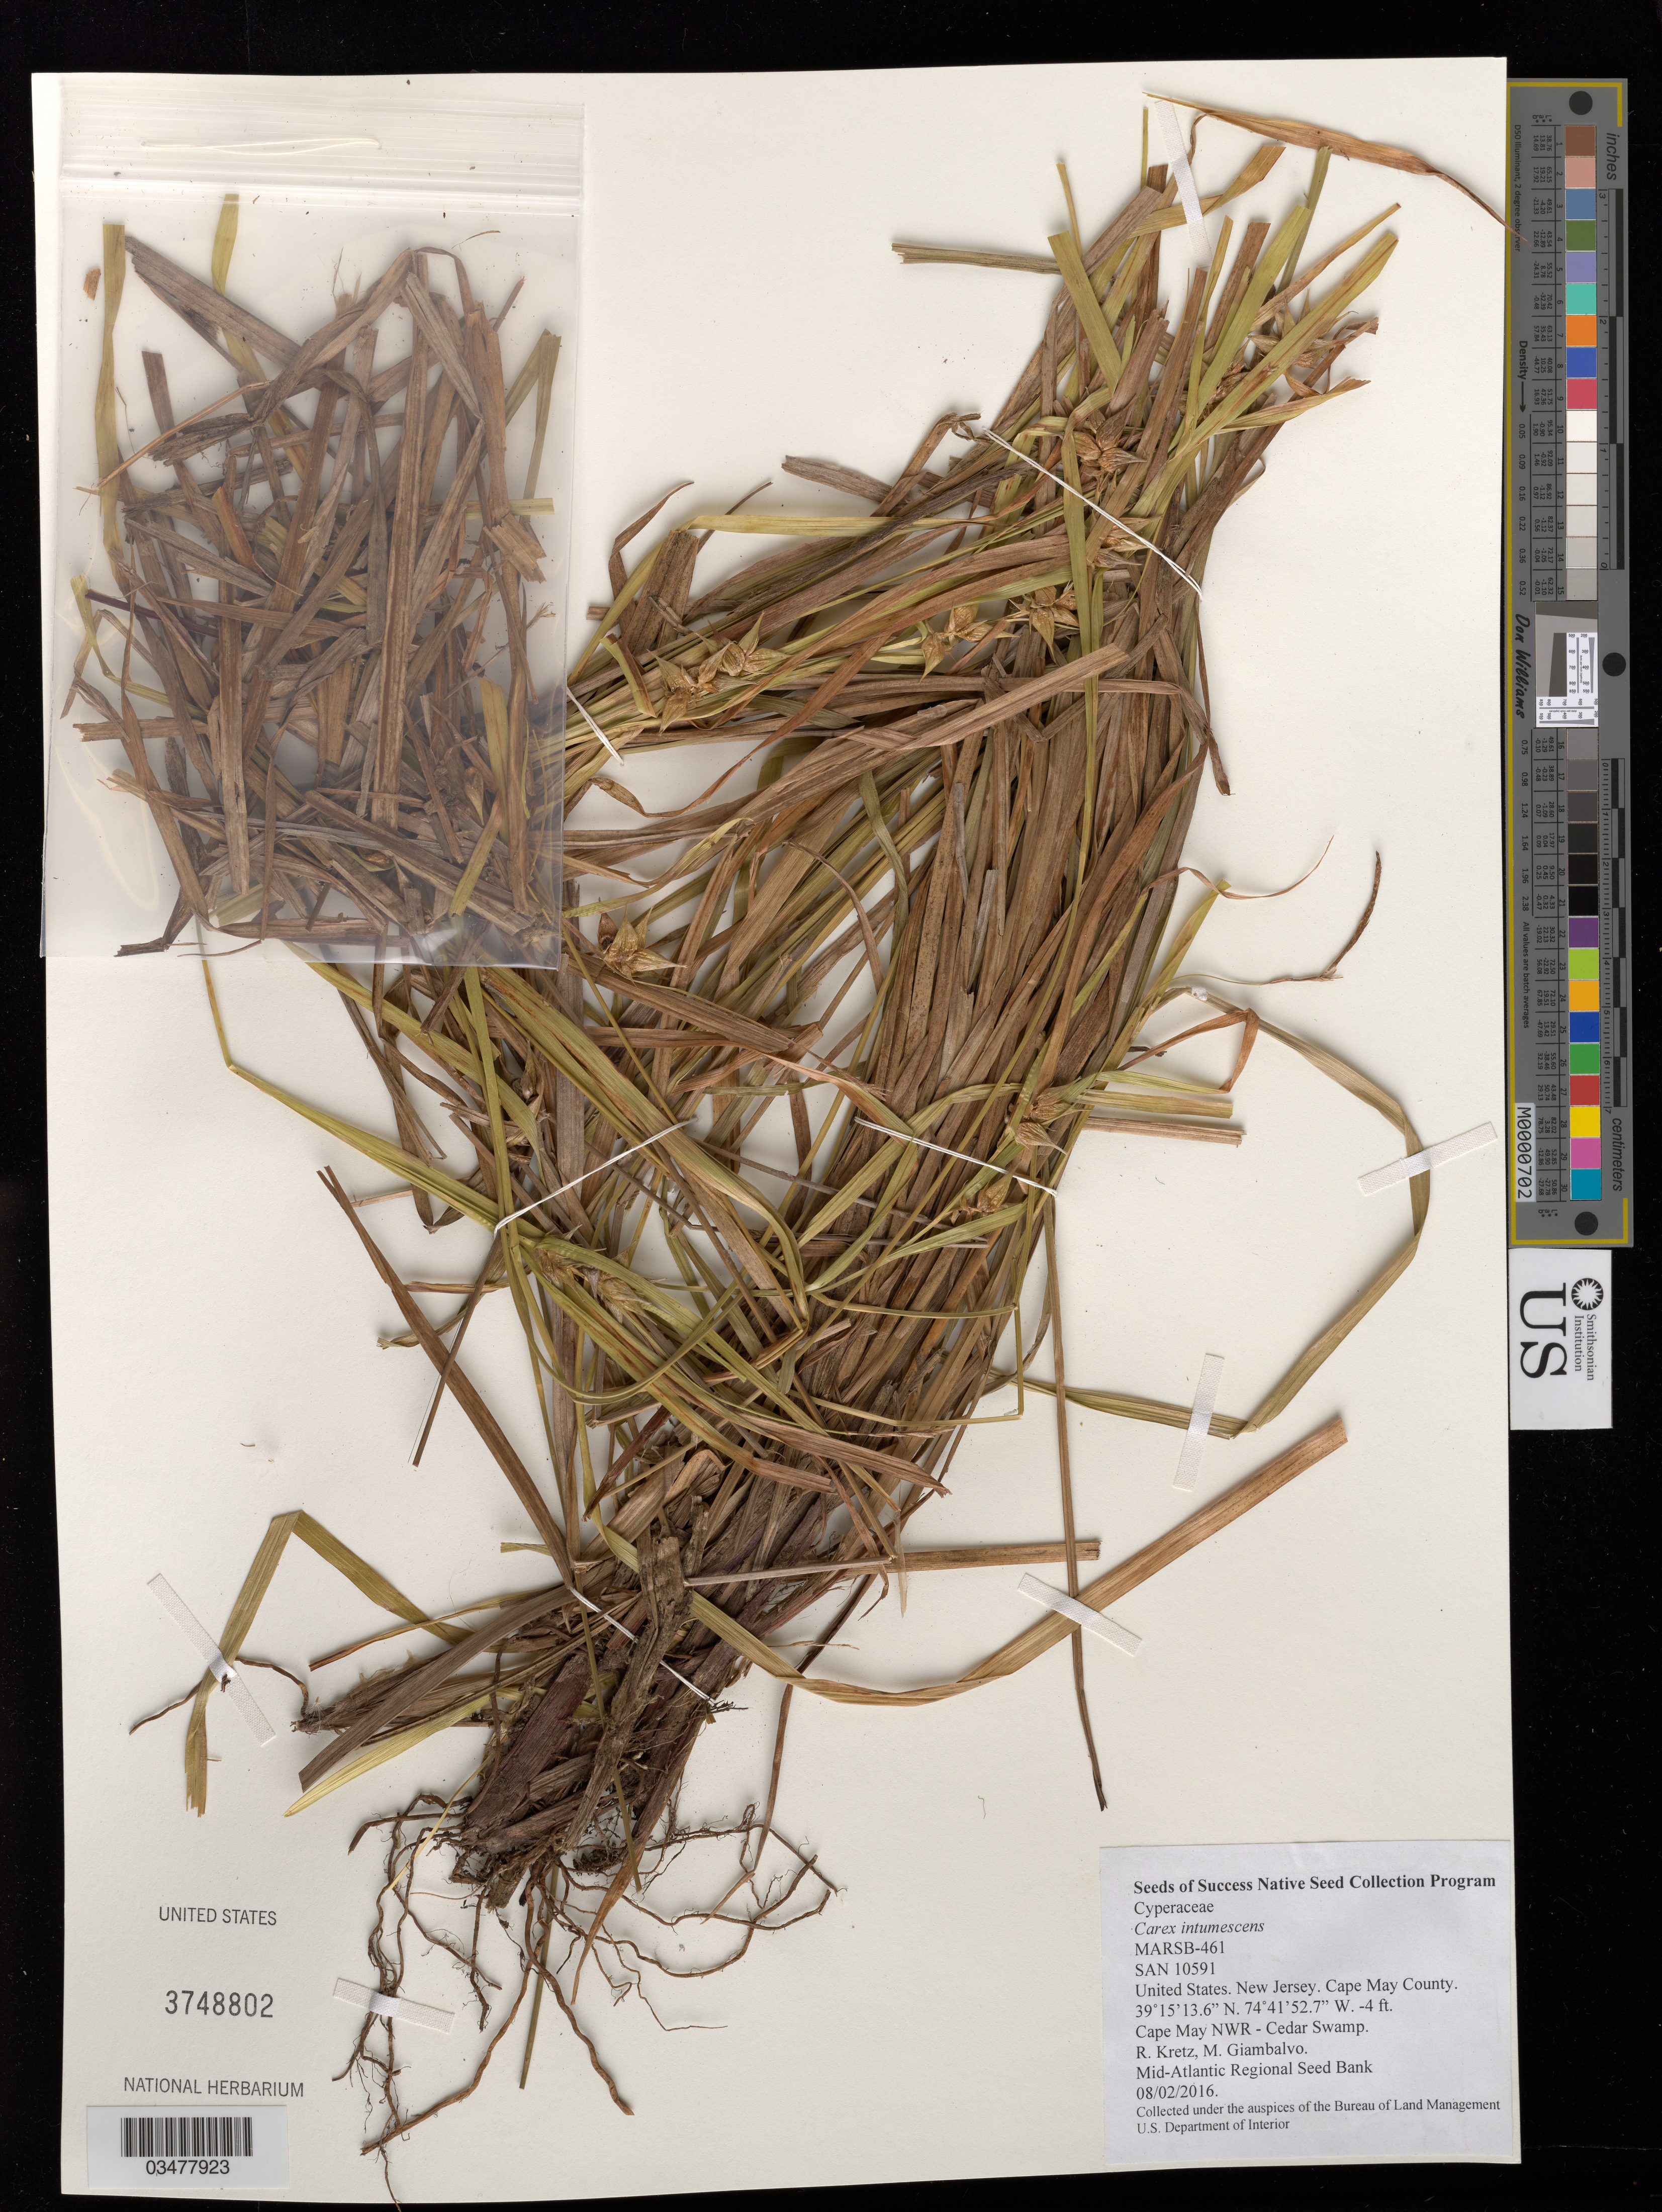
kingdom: Plantae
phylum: Tracheophyta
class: Liliopsida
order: Poales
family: Cyperaceae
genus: Carex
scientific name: Carex intumescens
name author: Rudge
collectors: R. Kretz & M. Giambalvo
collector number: MARSB-461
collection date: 2016-08-02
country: United States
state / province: New Jersey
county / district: Cape May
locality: Cape May National Wildlife Refuge, Cedar Swamp Trail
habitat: Hardwood Swamp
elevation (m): -1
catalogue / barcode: US 3748802